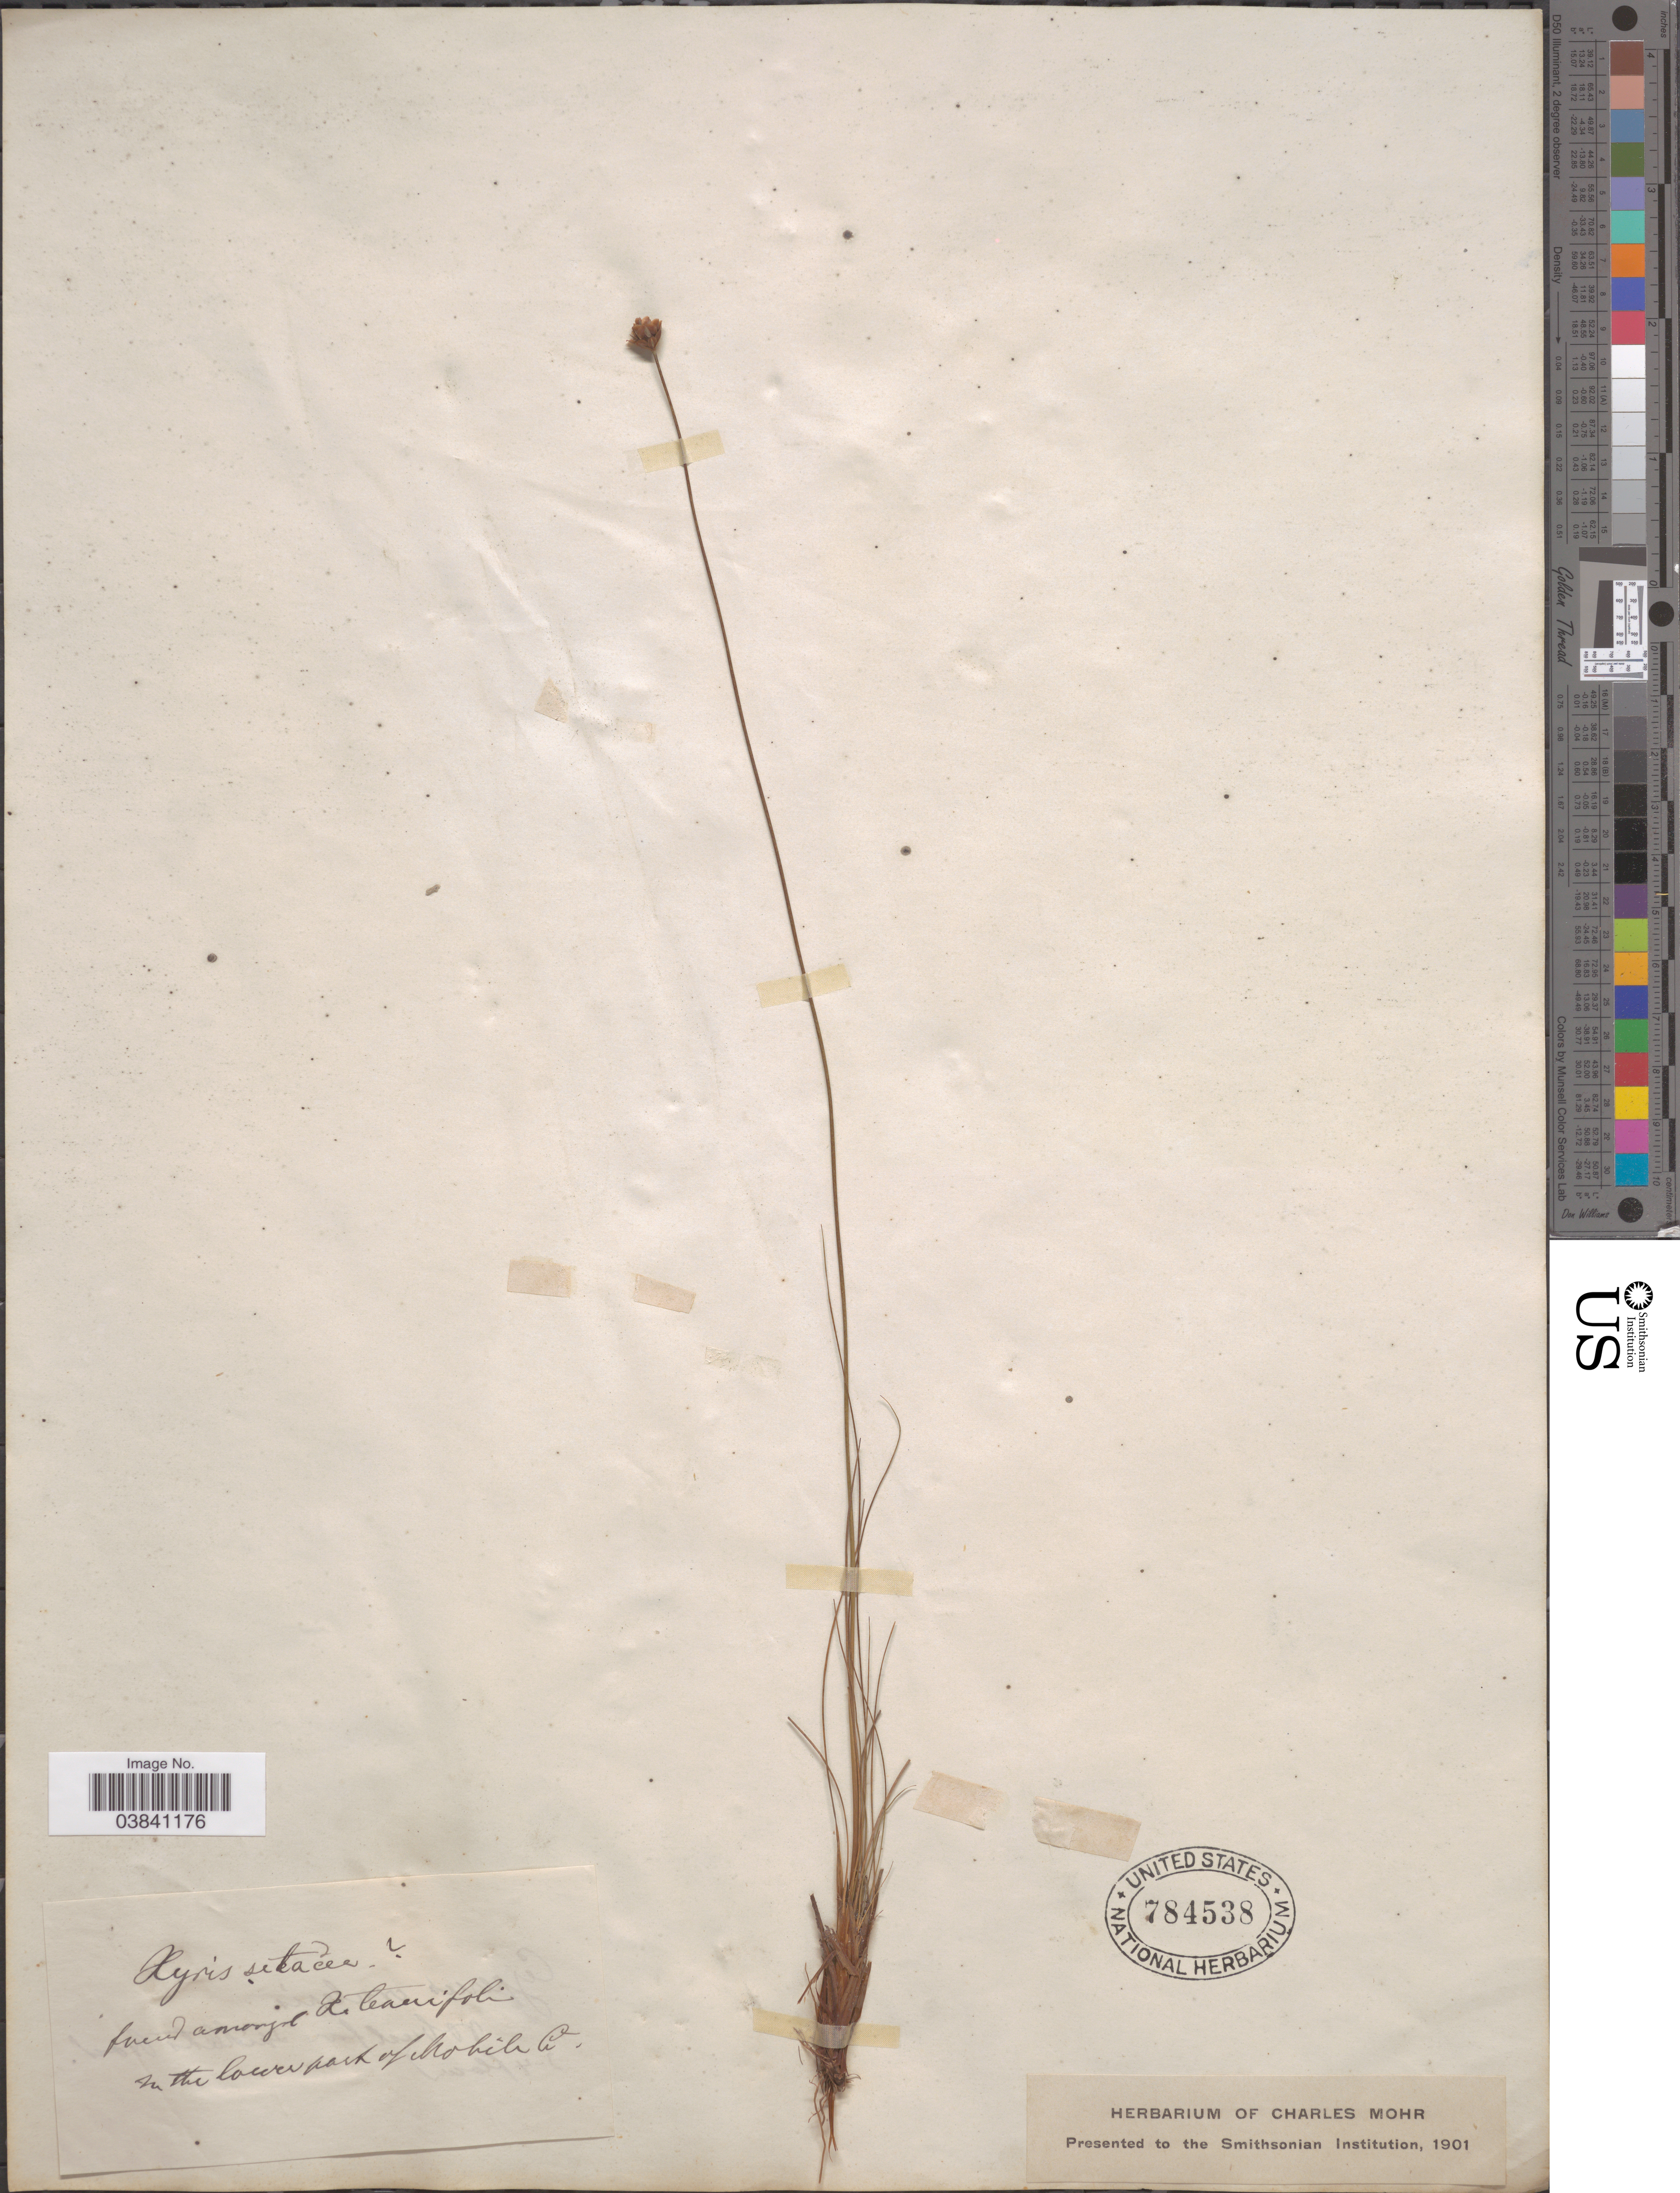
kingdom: Plantae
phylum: Tracheophyta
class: Liliopsida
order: Poales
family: Xyridaceae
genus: Xyris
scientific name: Xyris baldwiniana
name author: Schult.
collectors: ex herb. Charles Mohr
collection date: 1901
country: United States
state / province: Alabama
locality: In the lower park of Mobile Co.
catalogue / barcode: US 784538